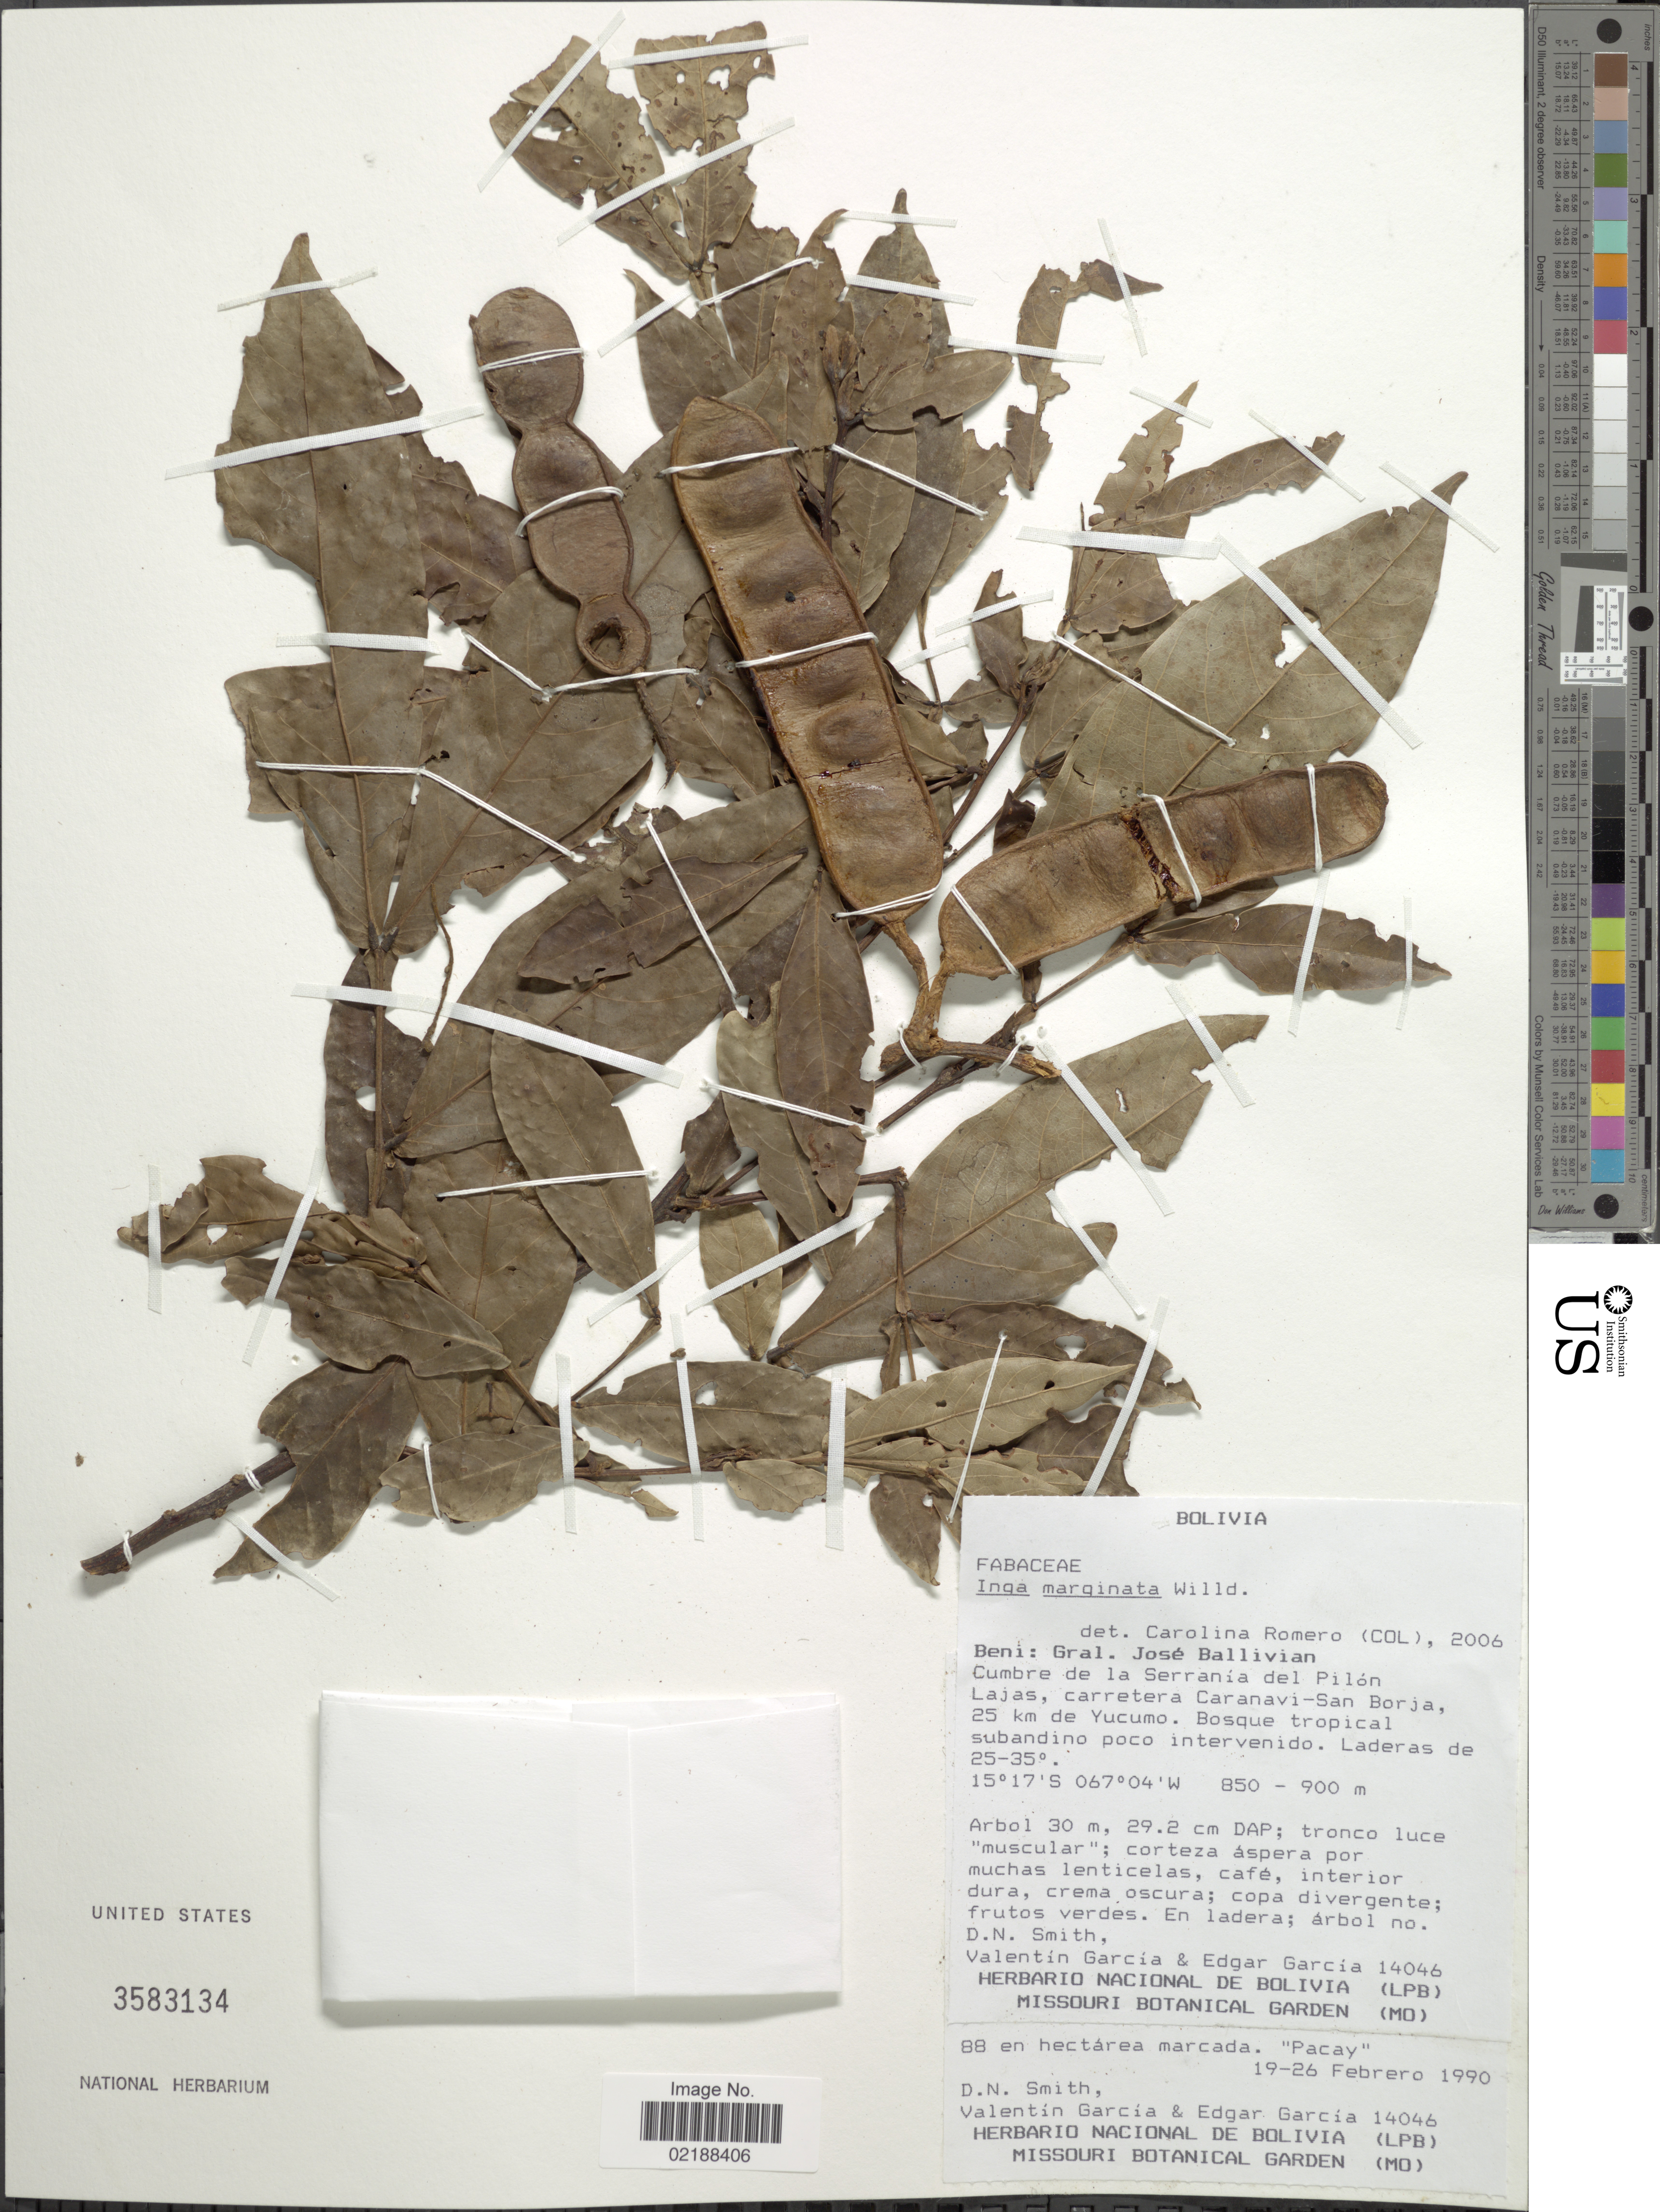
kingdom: Plantae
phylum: Tracheophyta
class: Magnoliopsida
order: Fabales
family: Fabaceae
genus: Inga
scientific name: Inga marginata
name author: Willd.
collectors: D. Smith, V. Garcia & E. Garcia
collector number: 14046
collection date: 1990-02-19/1990-02-26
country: Bolivia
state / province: Beni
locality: Gral. Jose Ballivan. Cumbre de la Serrania del Pilon Lajas carretera Caranavi-San Borja 25 km de Yucumo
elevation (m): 850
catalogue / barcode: US 3583134